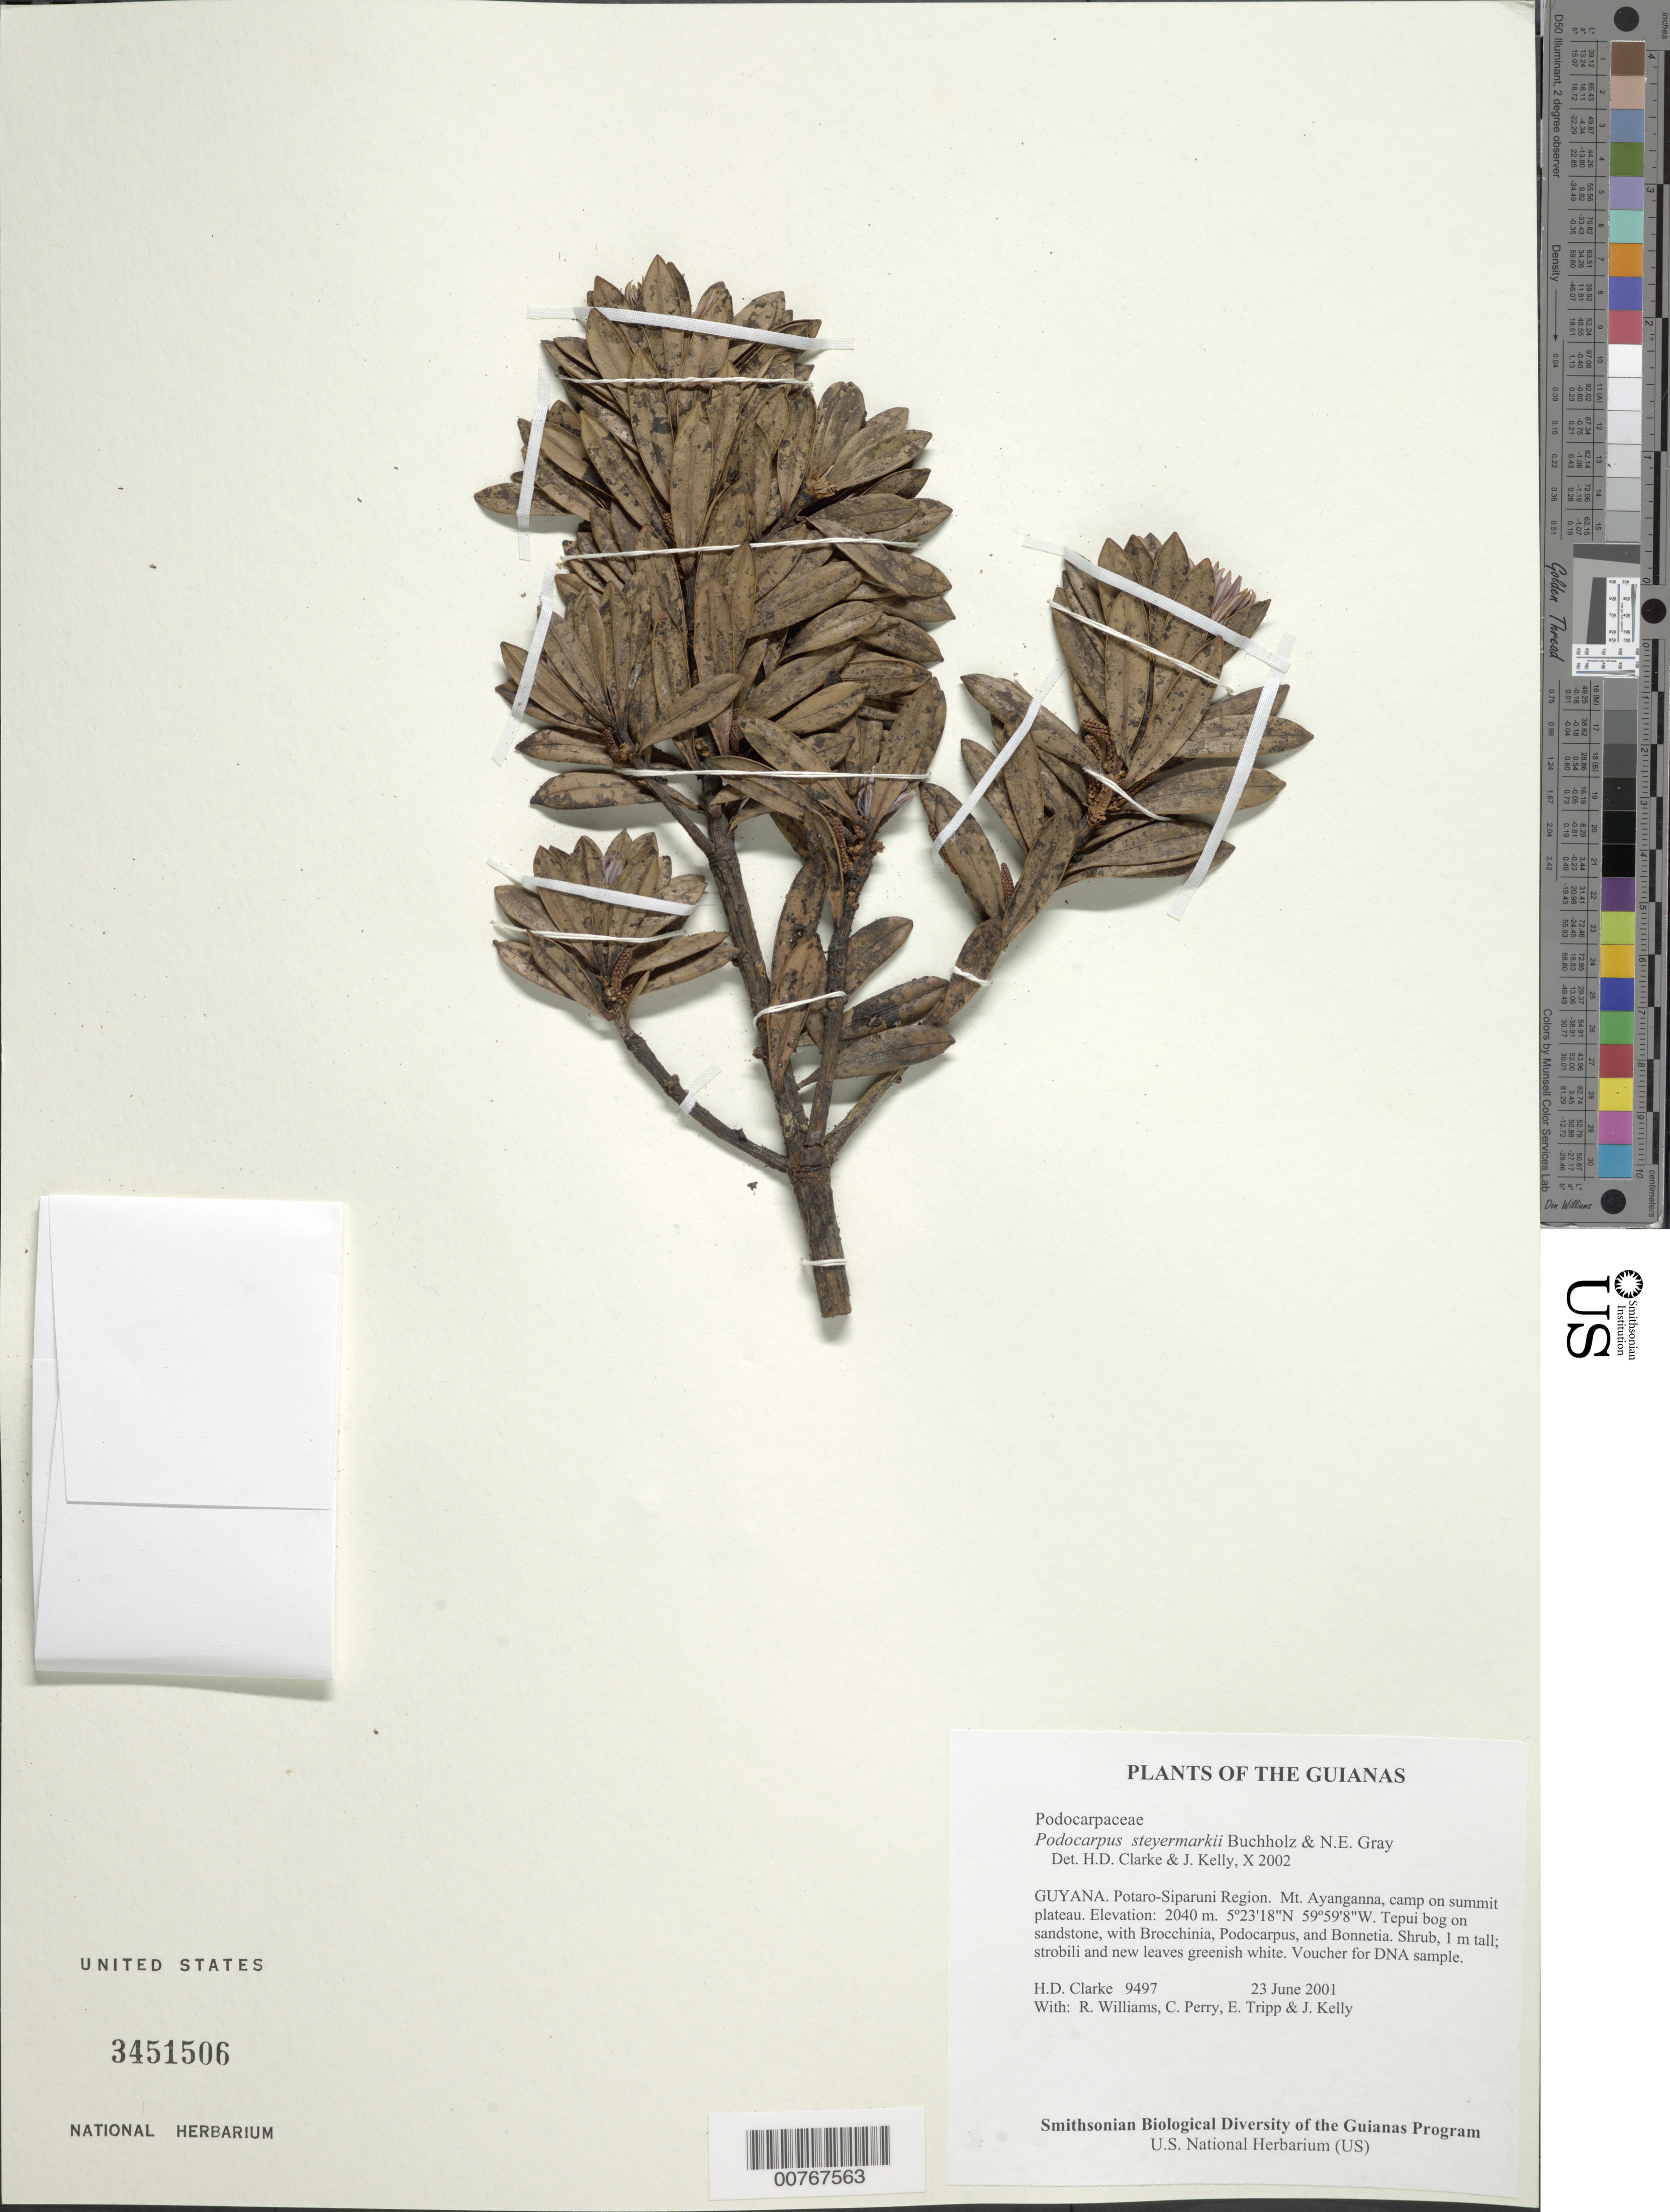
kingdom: Plantae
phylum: Tracheophyta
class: Pinopsida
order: Pinales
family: Podocarpaceae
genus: Podocarpus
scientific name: Podocarpus steyermarkii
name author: J. Buchholz & N.E. Gray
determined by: Clarke, H. D.; Kelly, J.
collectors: H. D. Clarke, R. Williams, C. Perry, E. Tripp & J. Kelly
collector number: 9497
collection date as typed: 23 June 2001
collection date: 2001-06-23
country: Guyana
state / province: Potaro-Siparuni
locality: Mt. Ayanganna, camp on summit plateau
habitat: Tepui bog on sandstone, with Brocchinia, Podocarpus, and Bonnetia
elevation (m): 2040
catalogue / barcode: US 3451506